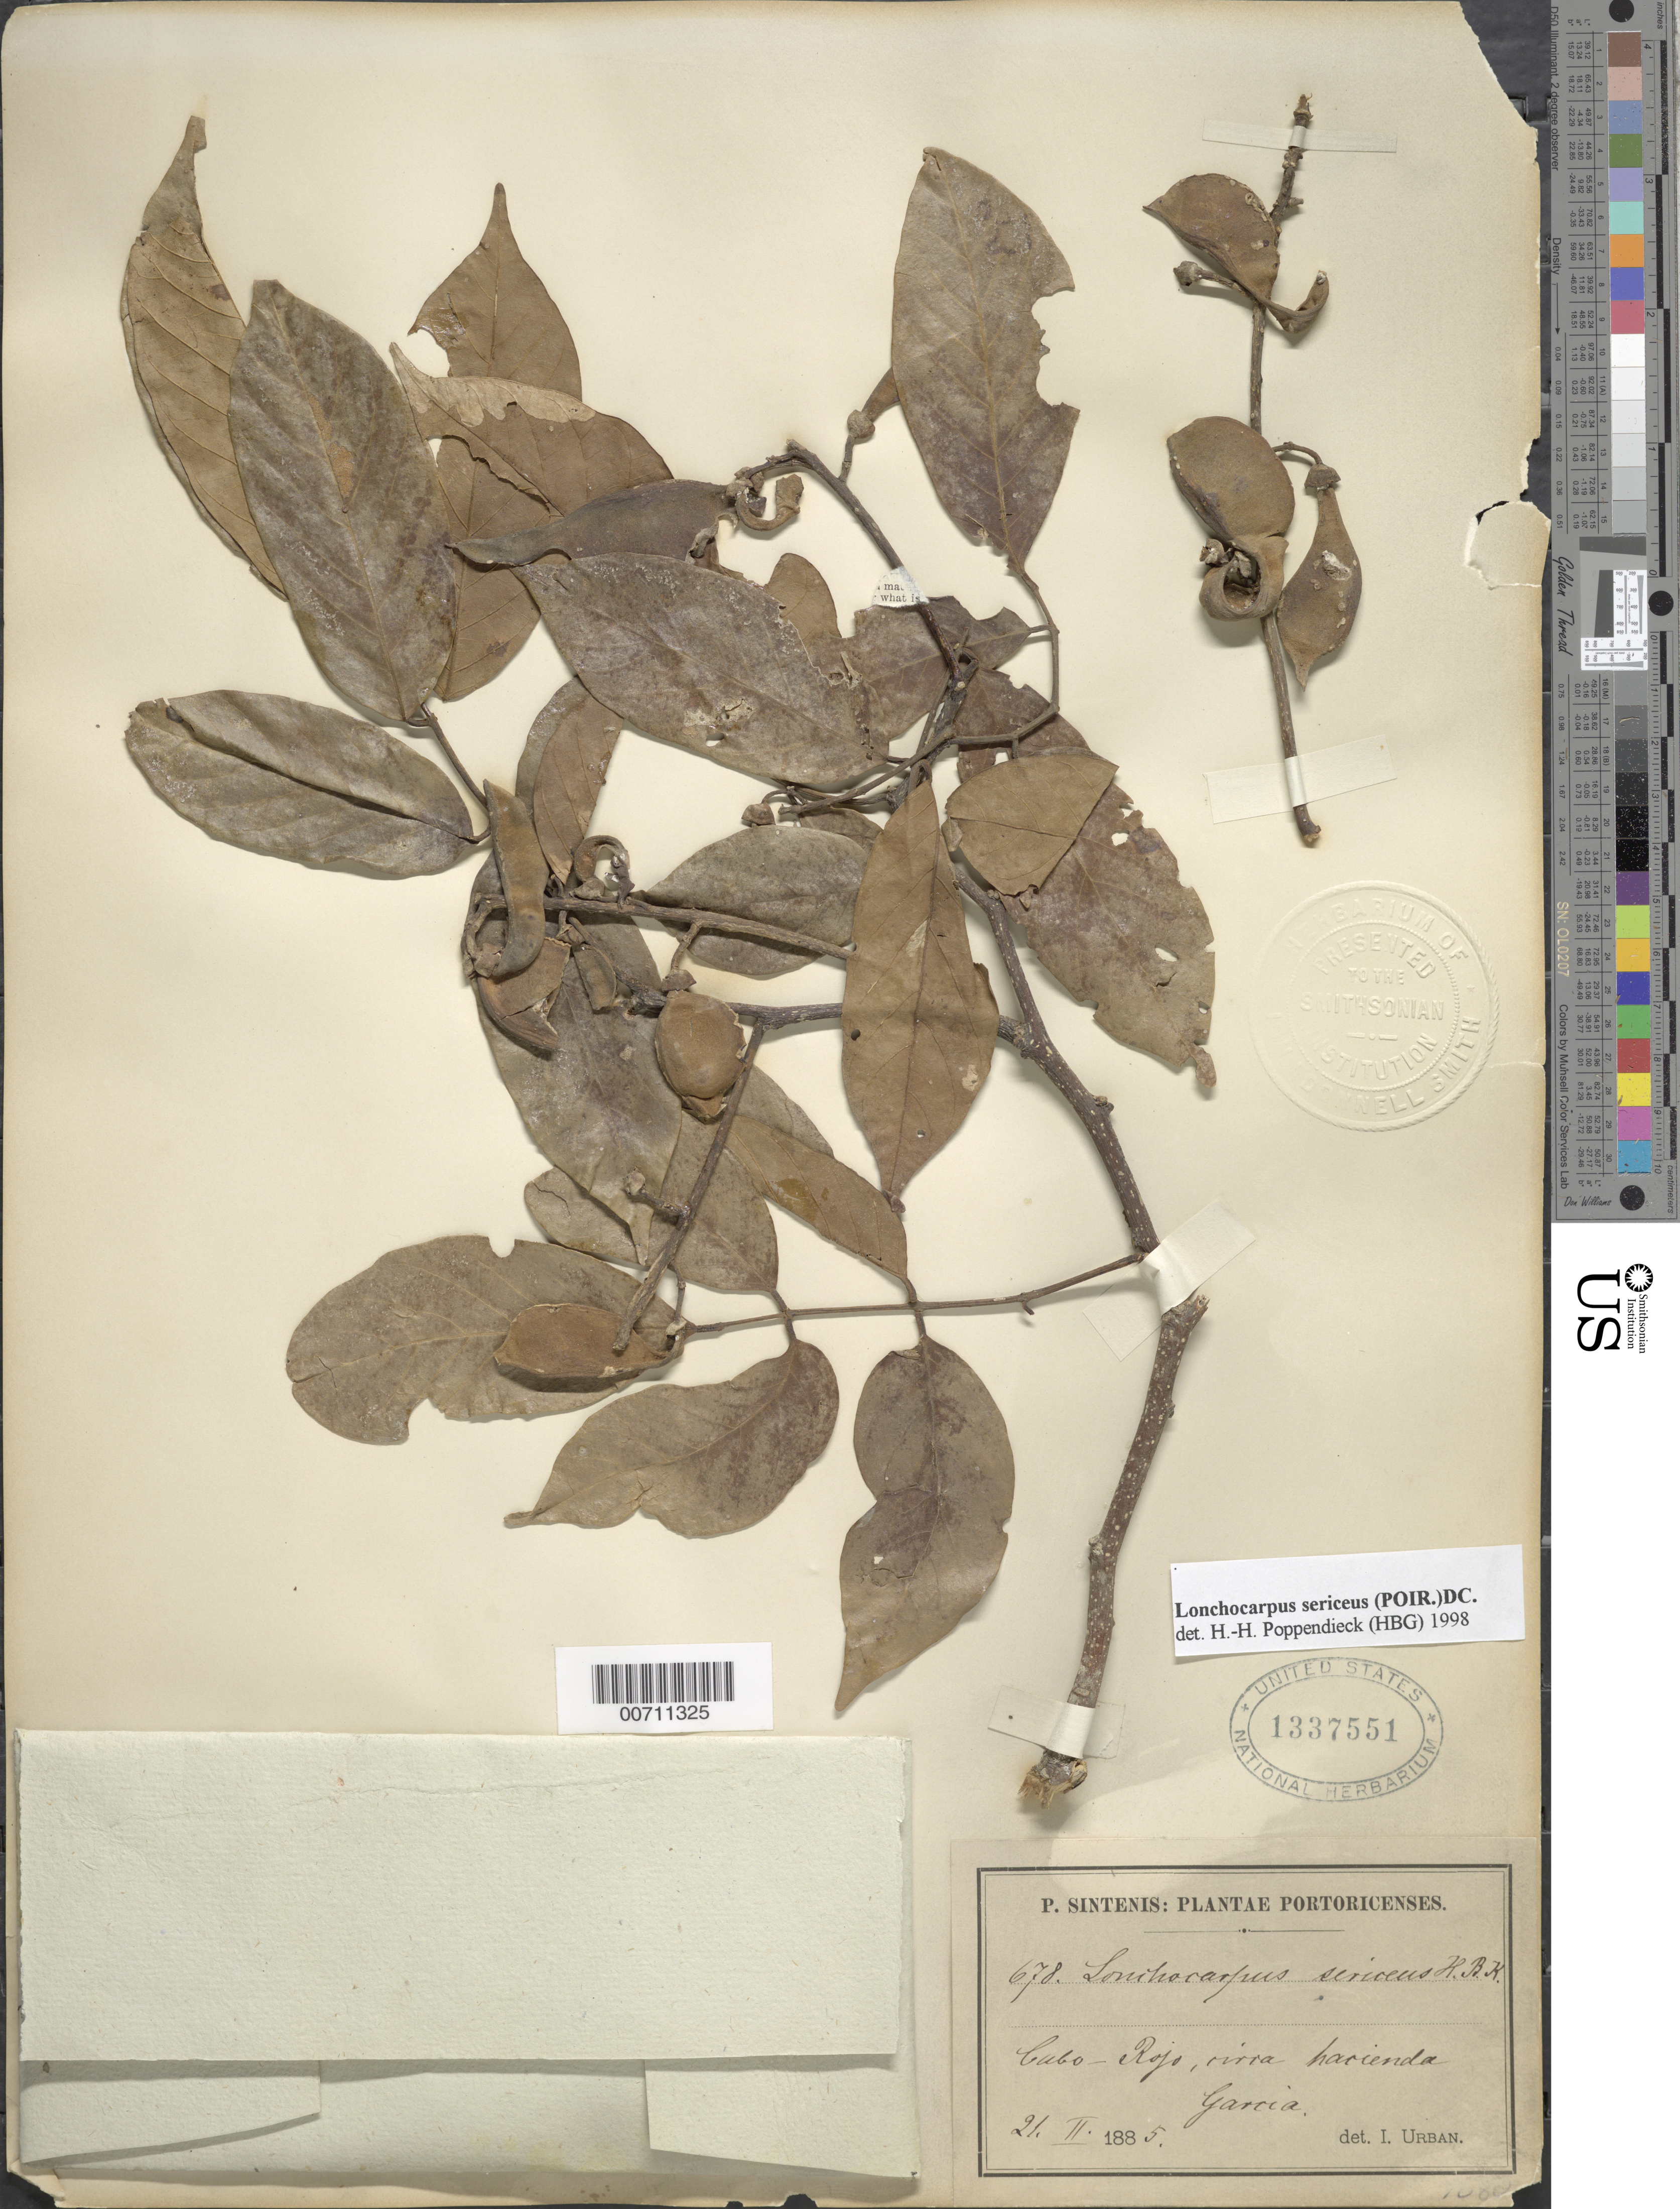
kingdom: Plantae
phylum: Tracheophyta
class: Magnoliopsida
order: Fabales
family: Fabaceae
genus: Lonchocarpus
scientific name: Lonchocarpus sericeus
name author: (Poir.) Kunth ex DC.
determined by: Poppendieck, H.-H., (HBG), Institut fur Allgemeine Botanik und Botanischer Garten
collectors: P. Sintenis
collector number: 678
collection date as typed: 21 Feb 1885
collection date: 1885-02-21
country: Puerto Rico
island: Greater Antilles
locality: Cabo-Rojo, circa hacienda Garcia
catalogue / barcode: US 1337551